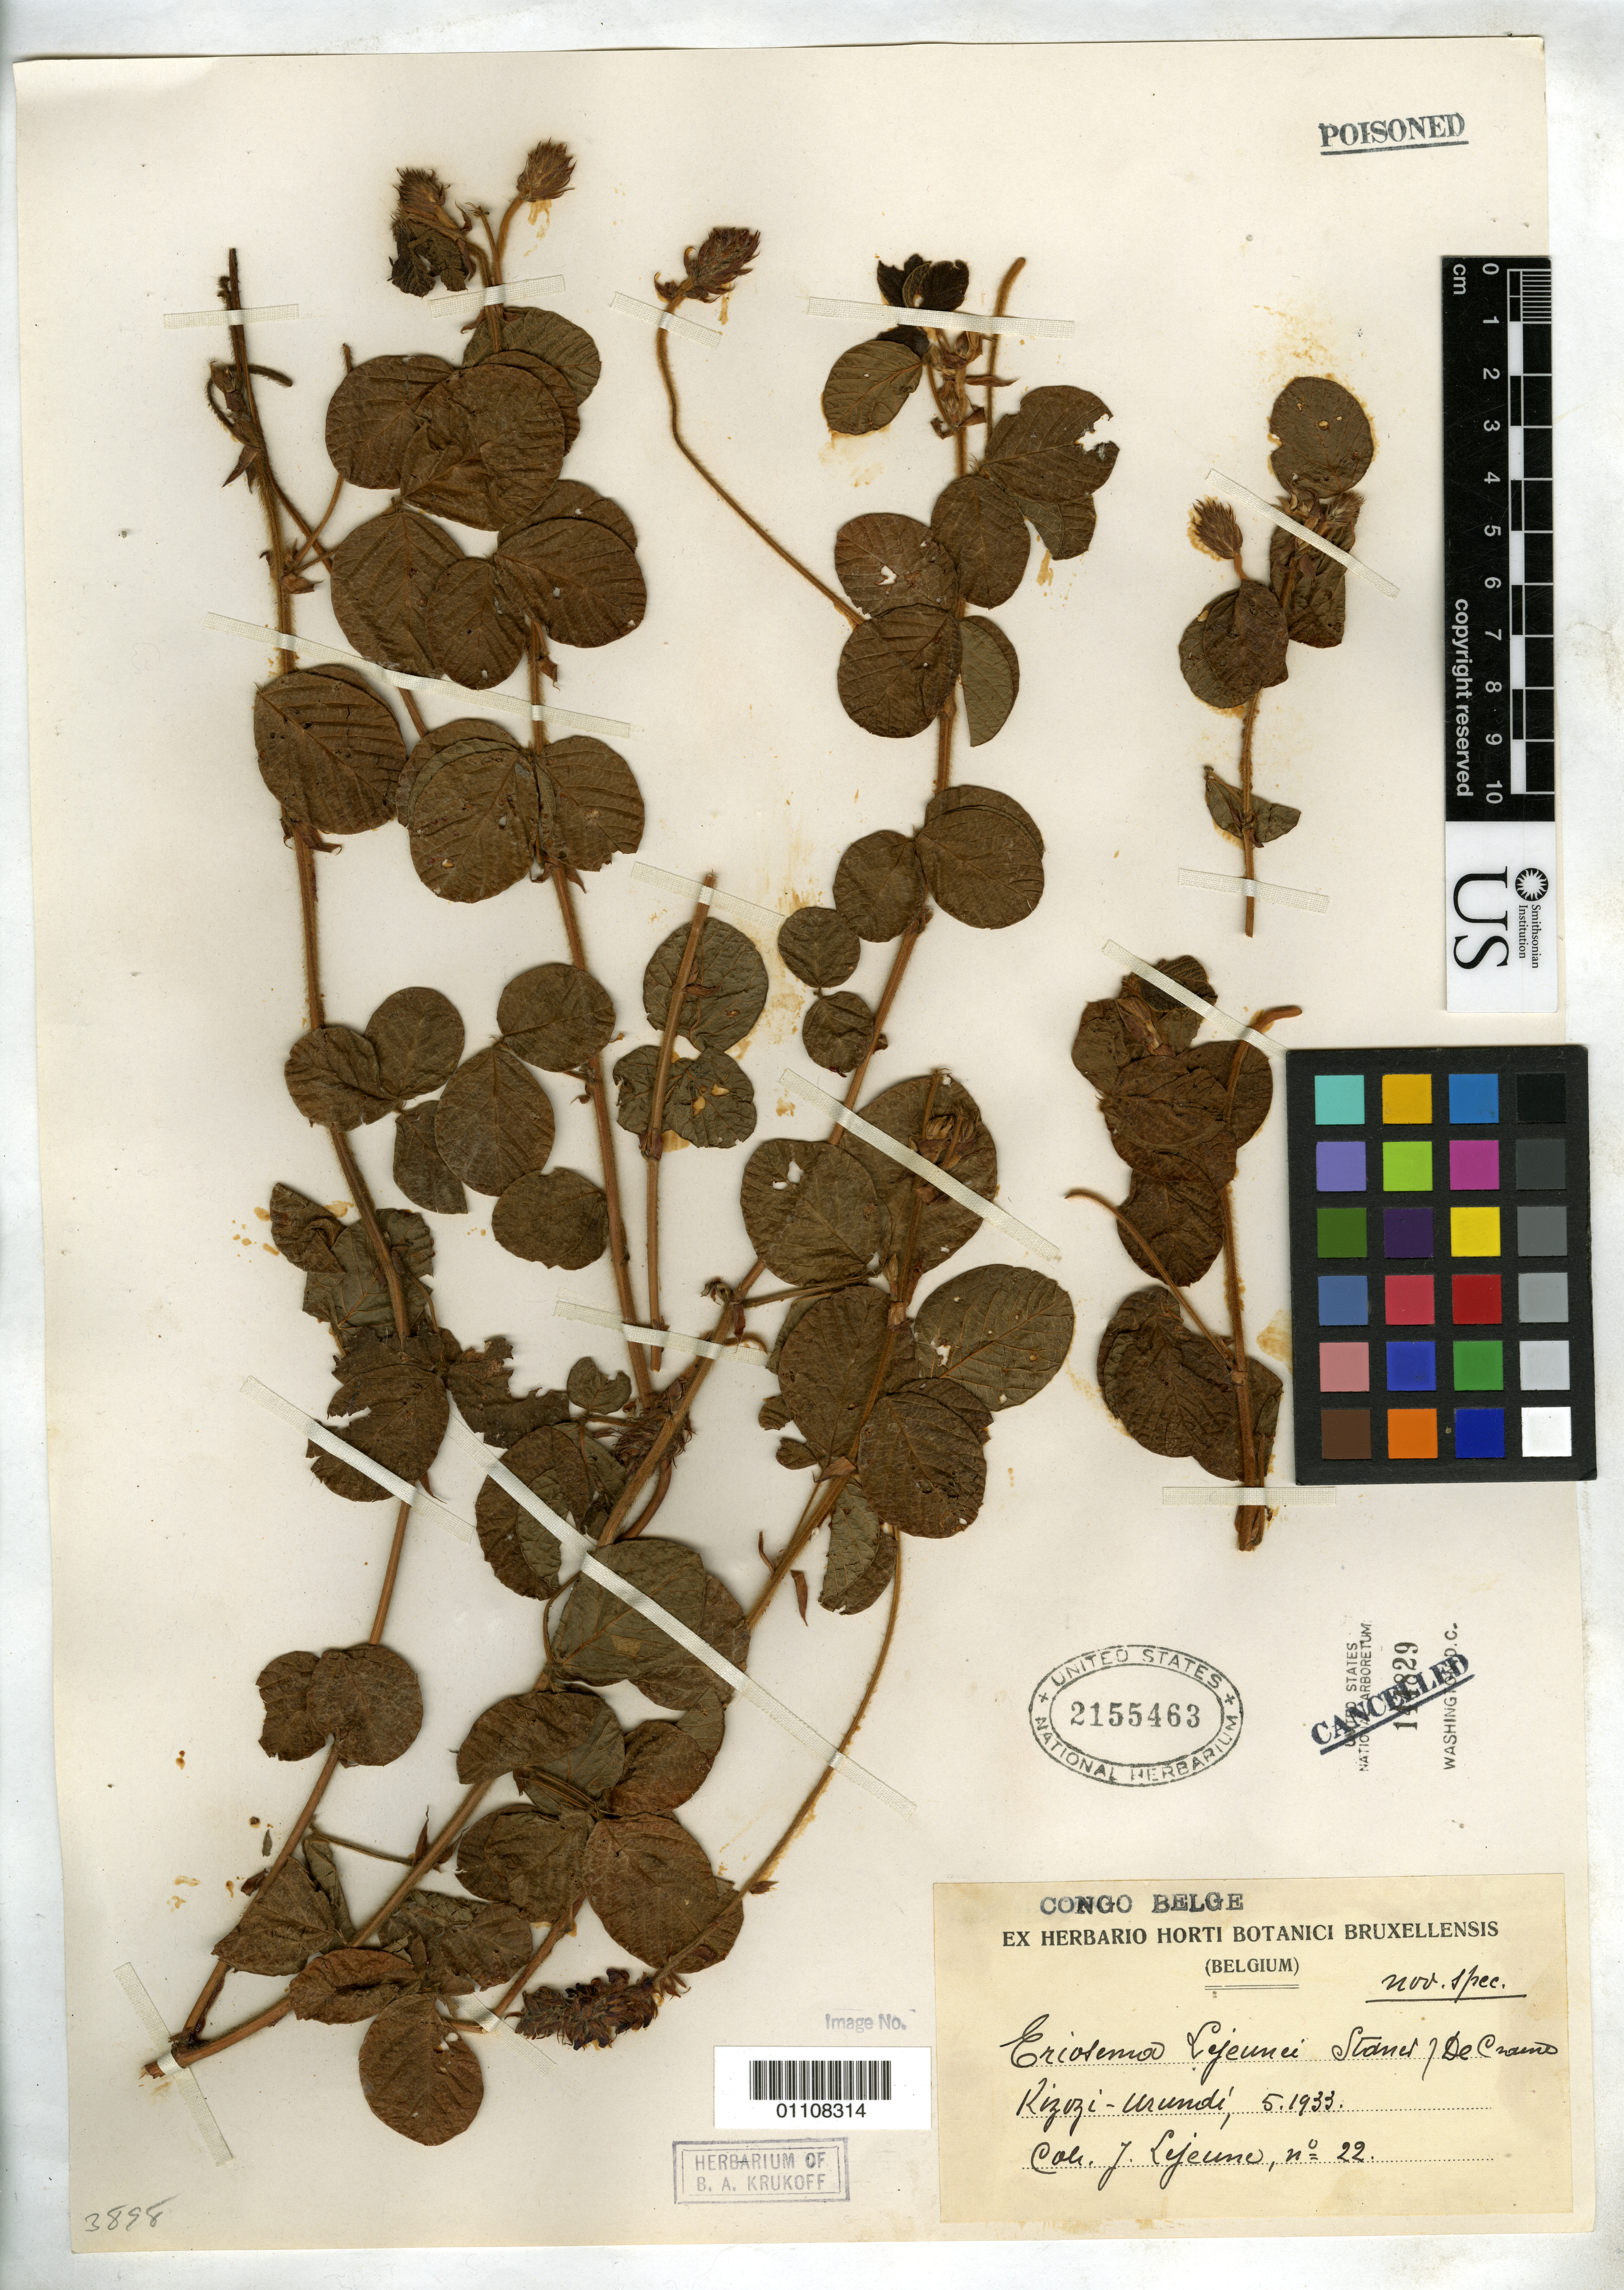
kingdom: Plantae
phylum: Tracheophyta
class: Magnoliopsida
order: Fabales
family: Fabaceae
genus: Eriosema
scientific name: Eriosema lejeunei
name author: Staner & De Craene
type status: Isotype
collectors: J. Lejeune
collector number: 22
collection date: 1933-05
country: Burundi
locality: Kisozi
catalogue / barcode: US 2155463